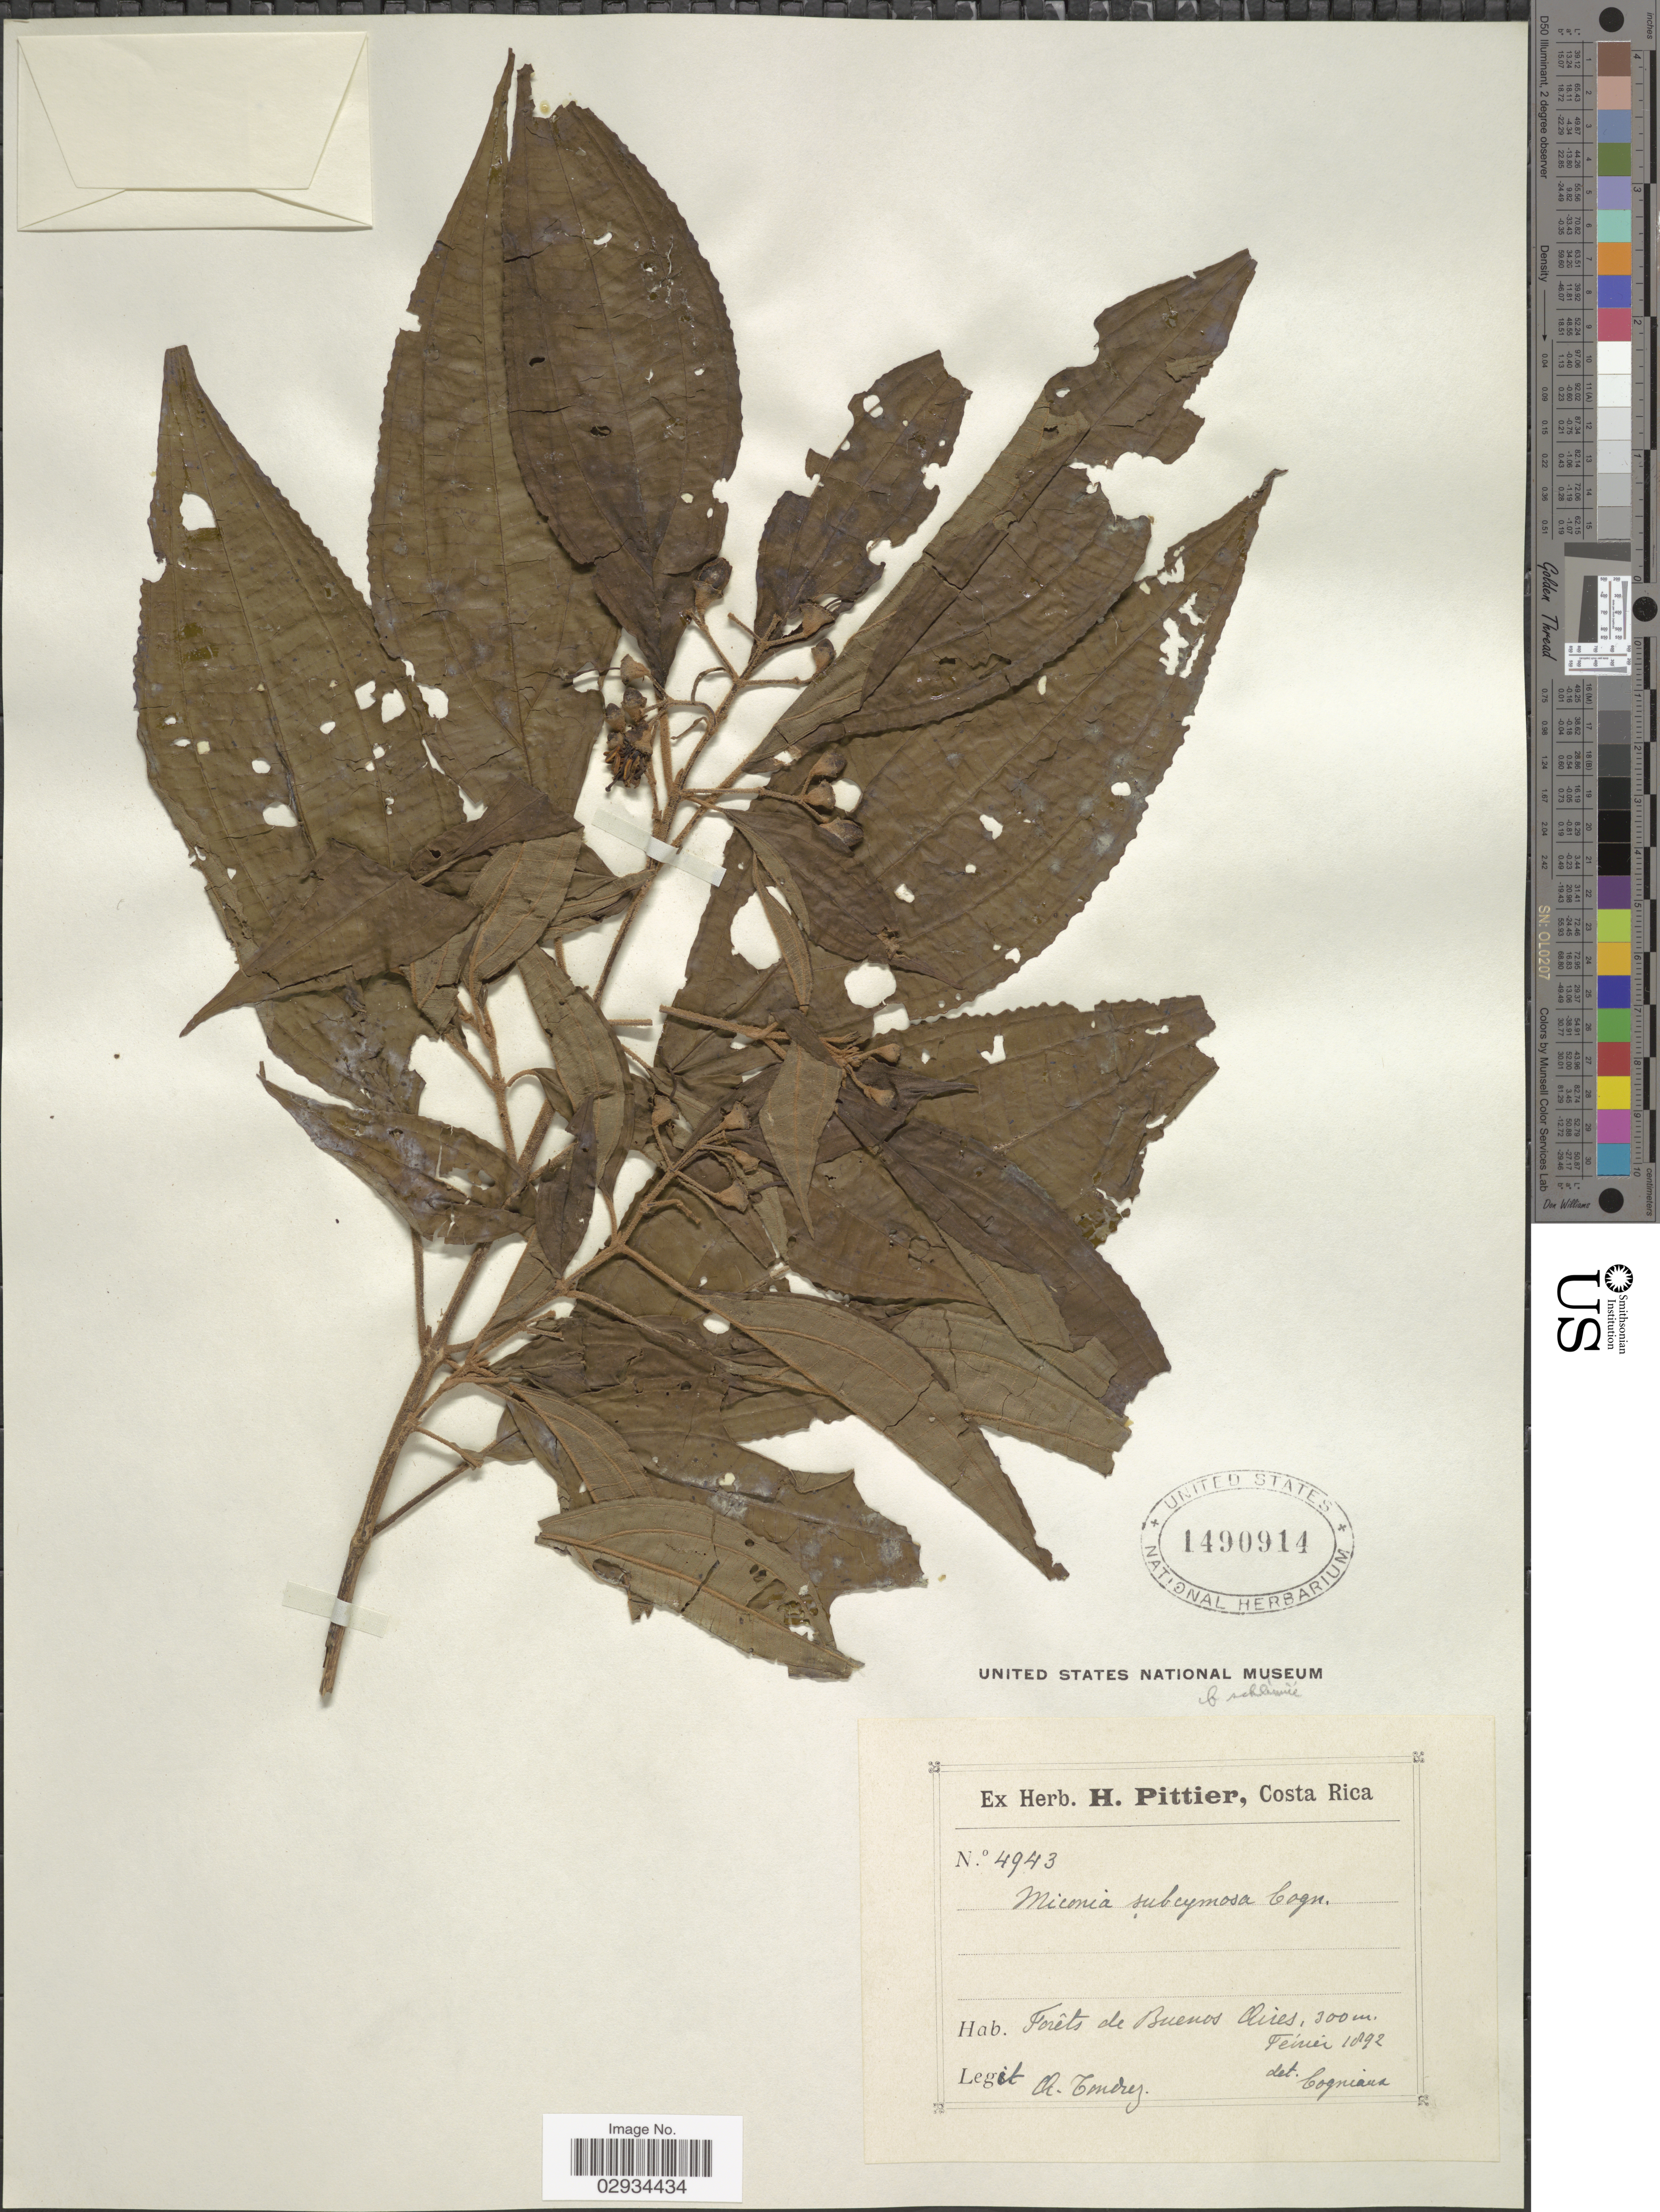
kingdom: Plantae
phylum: Tracheophyta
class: Magnoliopsida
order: Myrtales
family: Melastomataceae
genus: Miconia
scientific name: Miconia subcymosa Cogn. ined.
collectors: A. Tonduz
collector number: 4943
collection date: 1892-02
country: Costa Rica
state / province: Puntarenas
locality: Forêts de Buenos Aires.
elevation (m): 300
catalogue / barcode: US 1490914